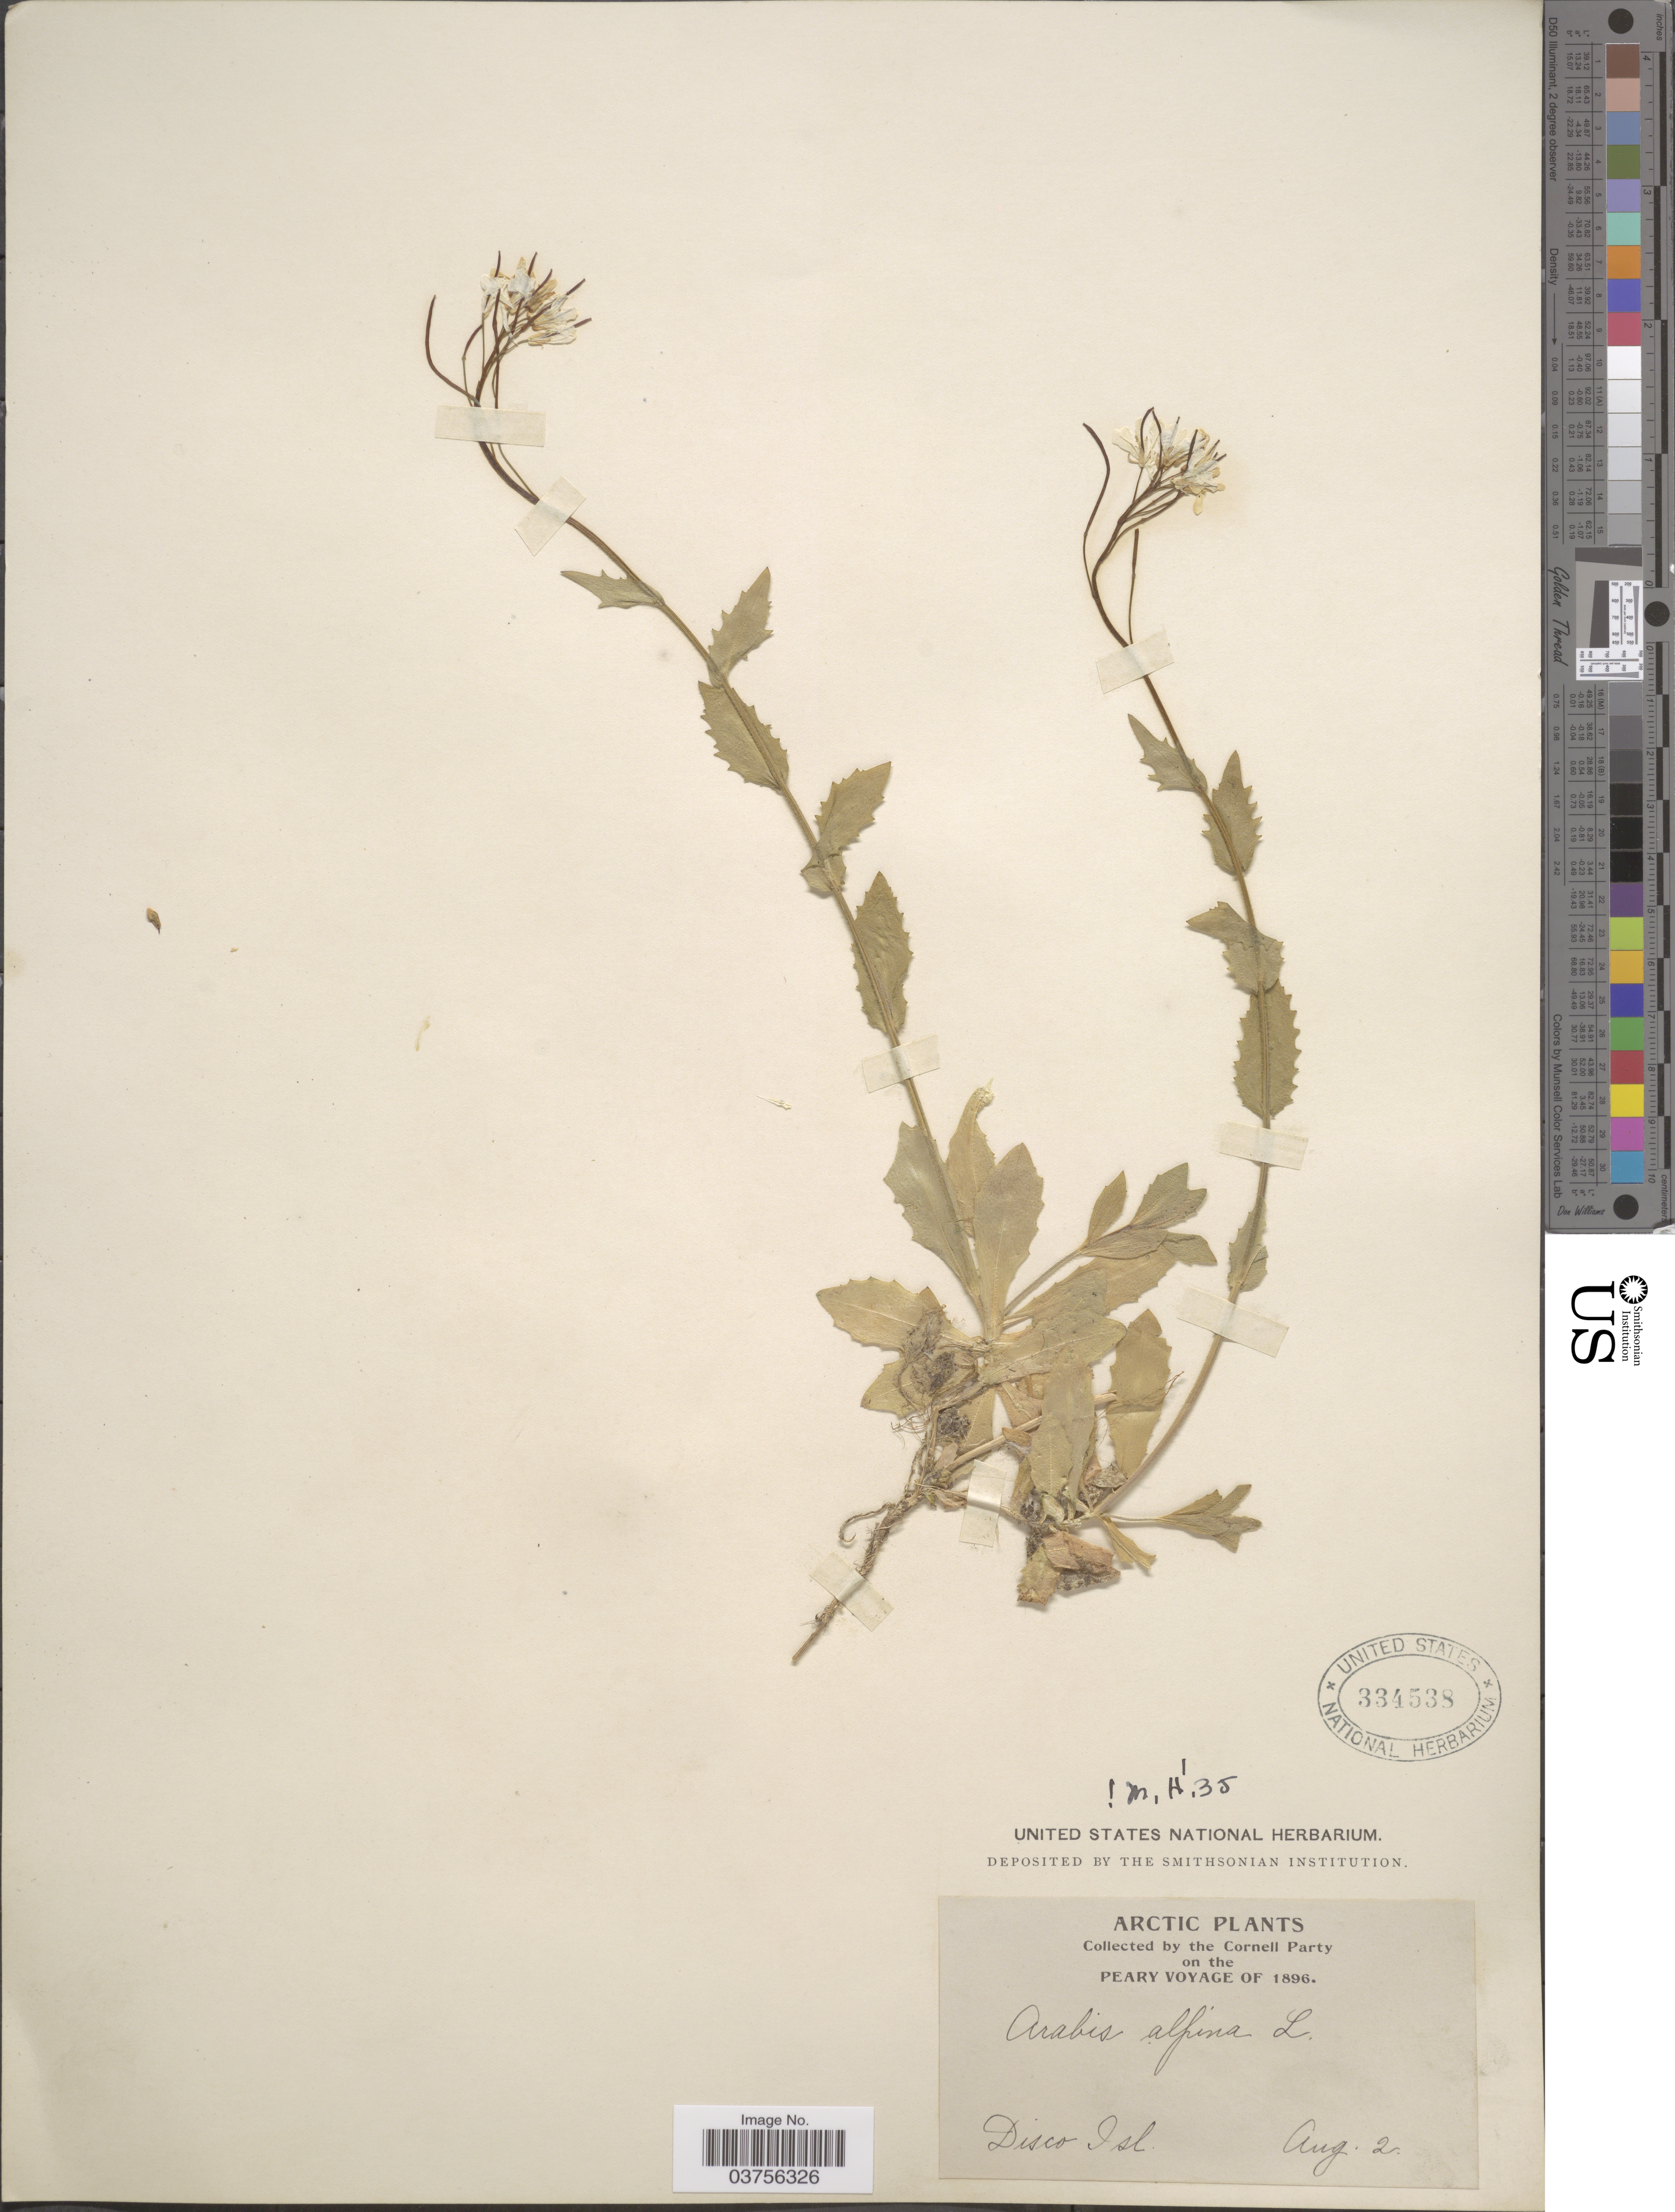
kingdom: Plantae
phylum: Tracheophyta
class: Magnoliopsida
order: Brassicales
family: Brassicaceae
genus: Arabis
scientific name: Arabis alpina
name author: L.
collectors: Cornell Party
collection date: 1896-08-02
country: Greenland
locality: Arctic. Disco Isl.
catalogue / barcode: US 334538